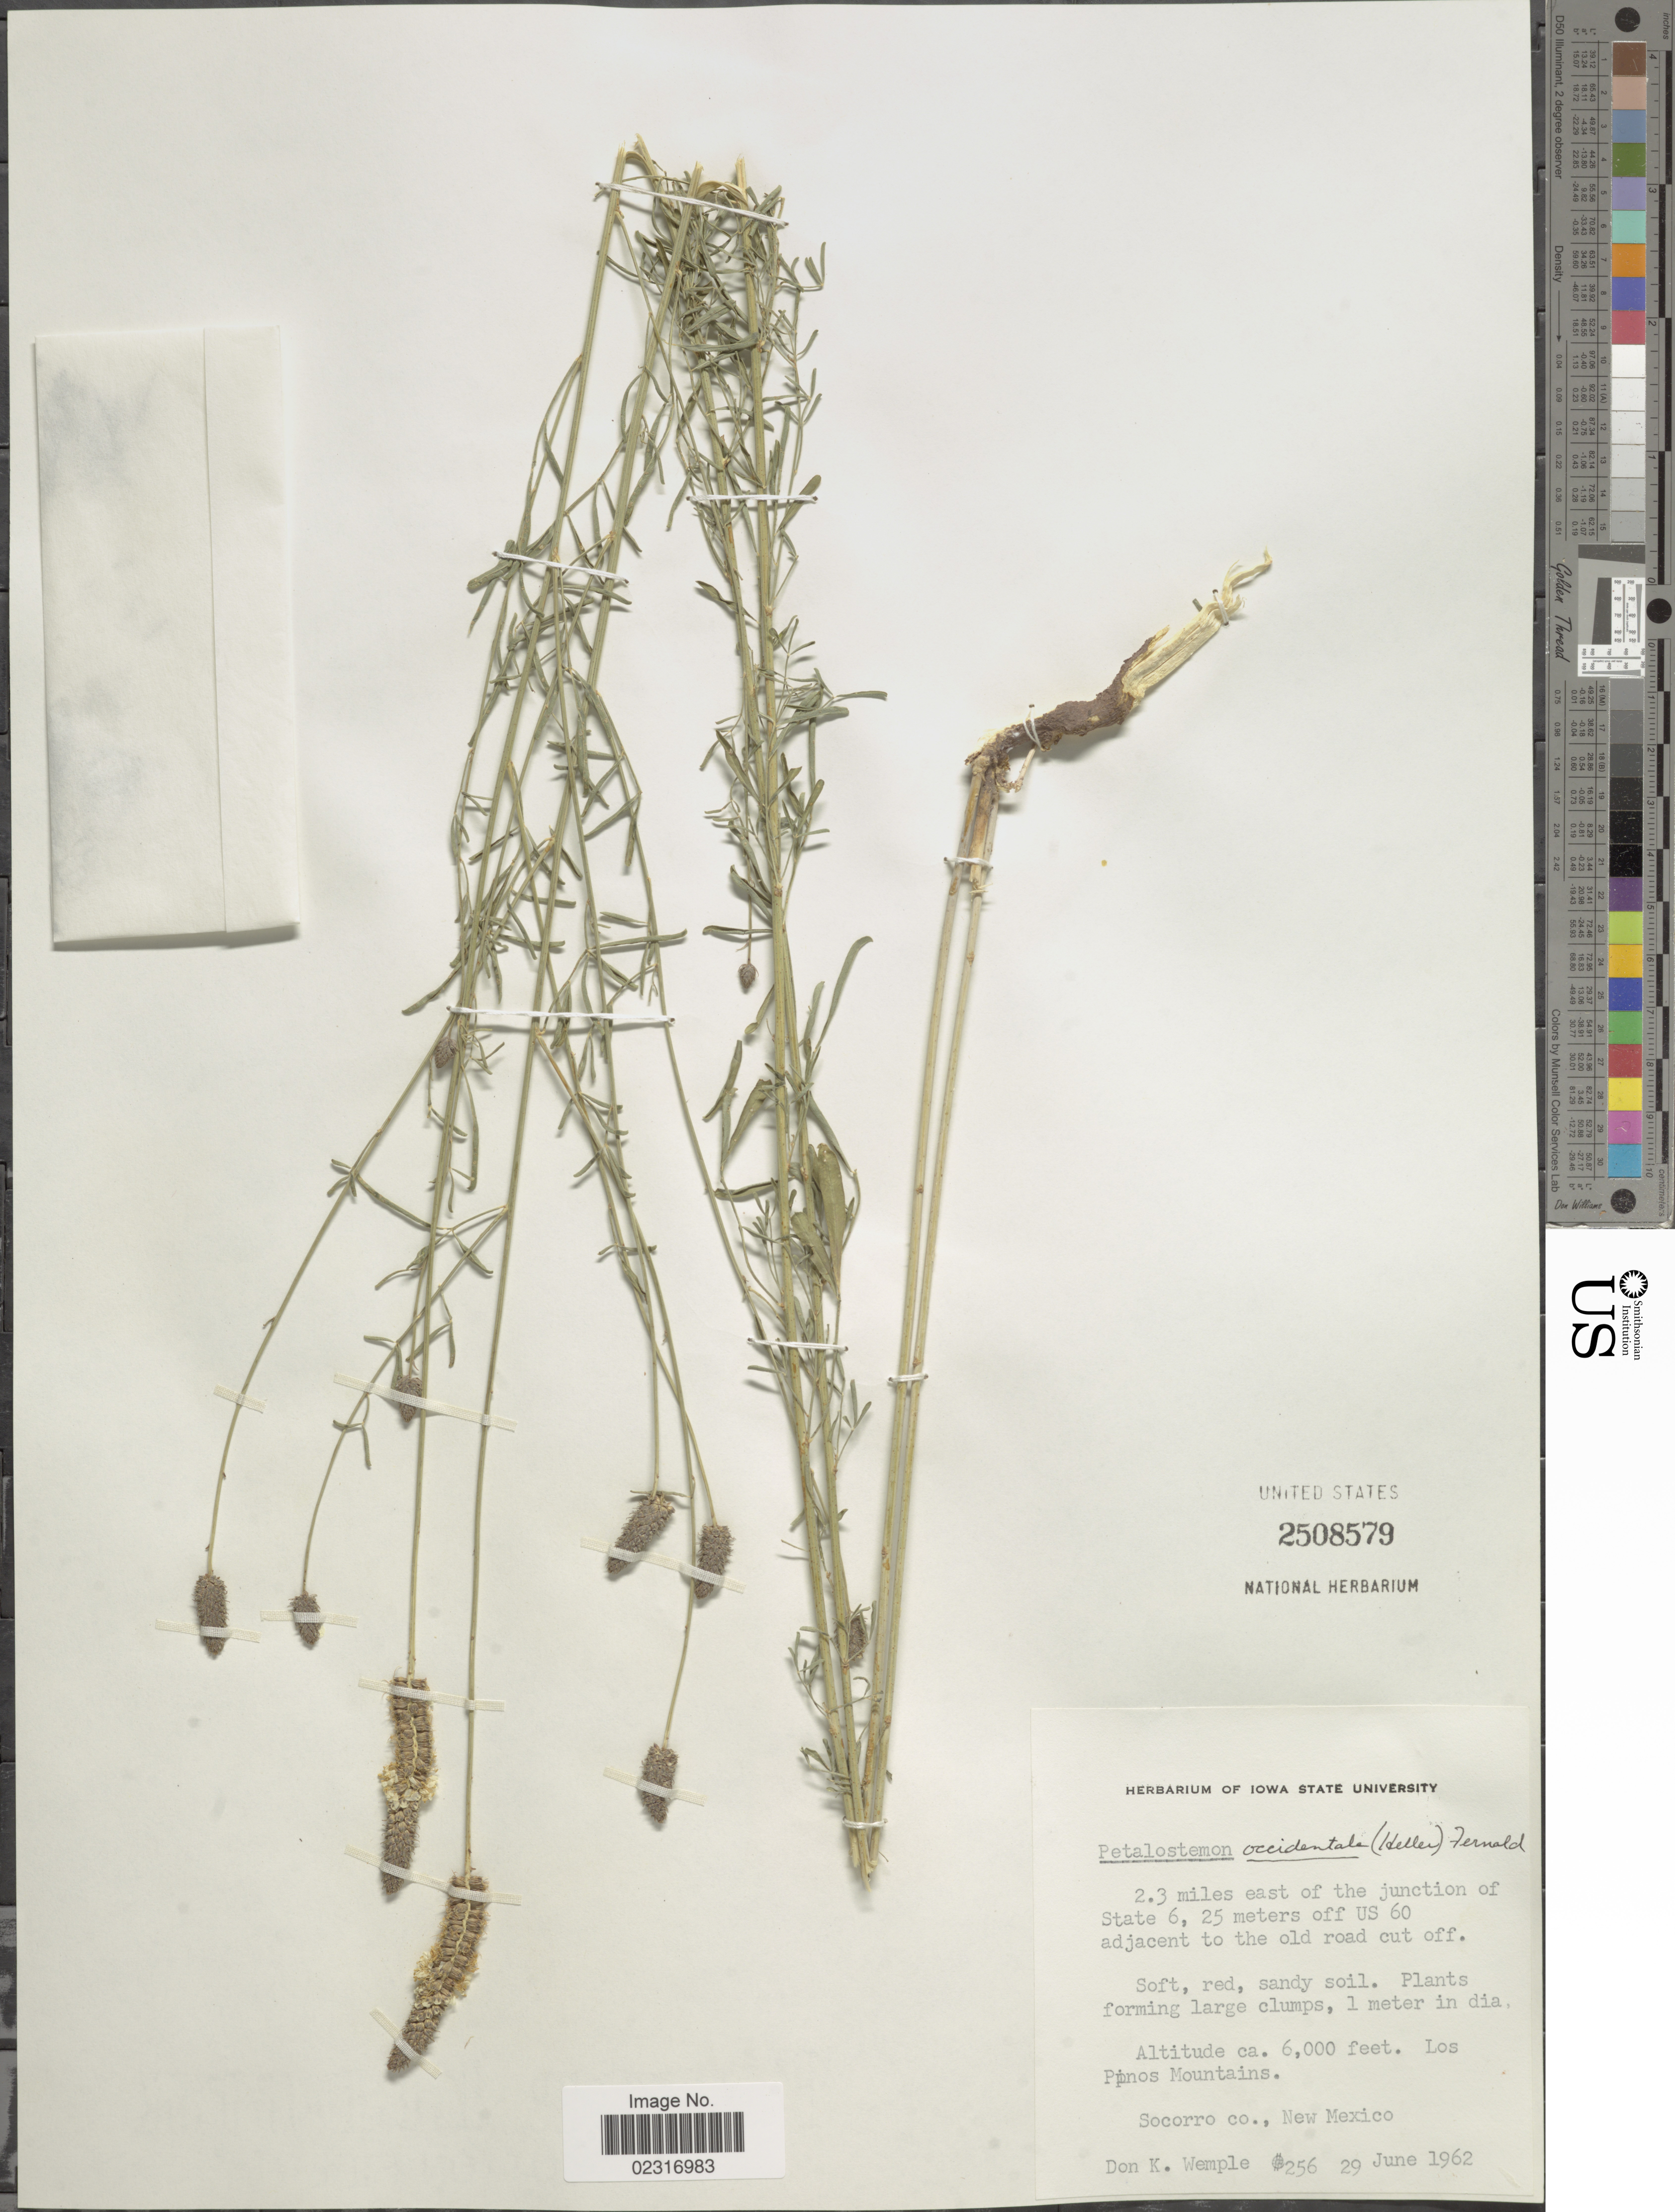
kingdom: Plantae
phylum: Tracheophyta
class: Magnoliopsida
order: Fabales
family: Fabaceae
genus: Dalea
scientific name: Dalea candida var. oligophylla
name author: (Torr) Shinners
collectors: D. Wemple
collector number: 256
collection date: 1962-06-29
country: United States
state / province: New Mexico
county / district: Socorro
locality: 2.3 miles east of the junction of State 6, 25 meters off US. 60 adjacent to the old road cut off. Los Pinos Mountains, Socorro Co.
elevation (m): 1829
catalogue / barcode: US 2508579